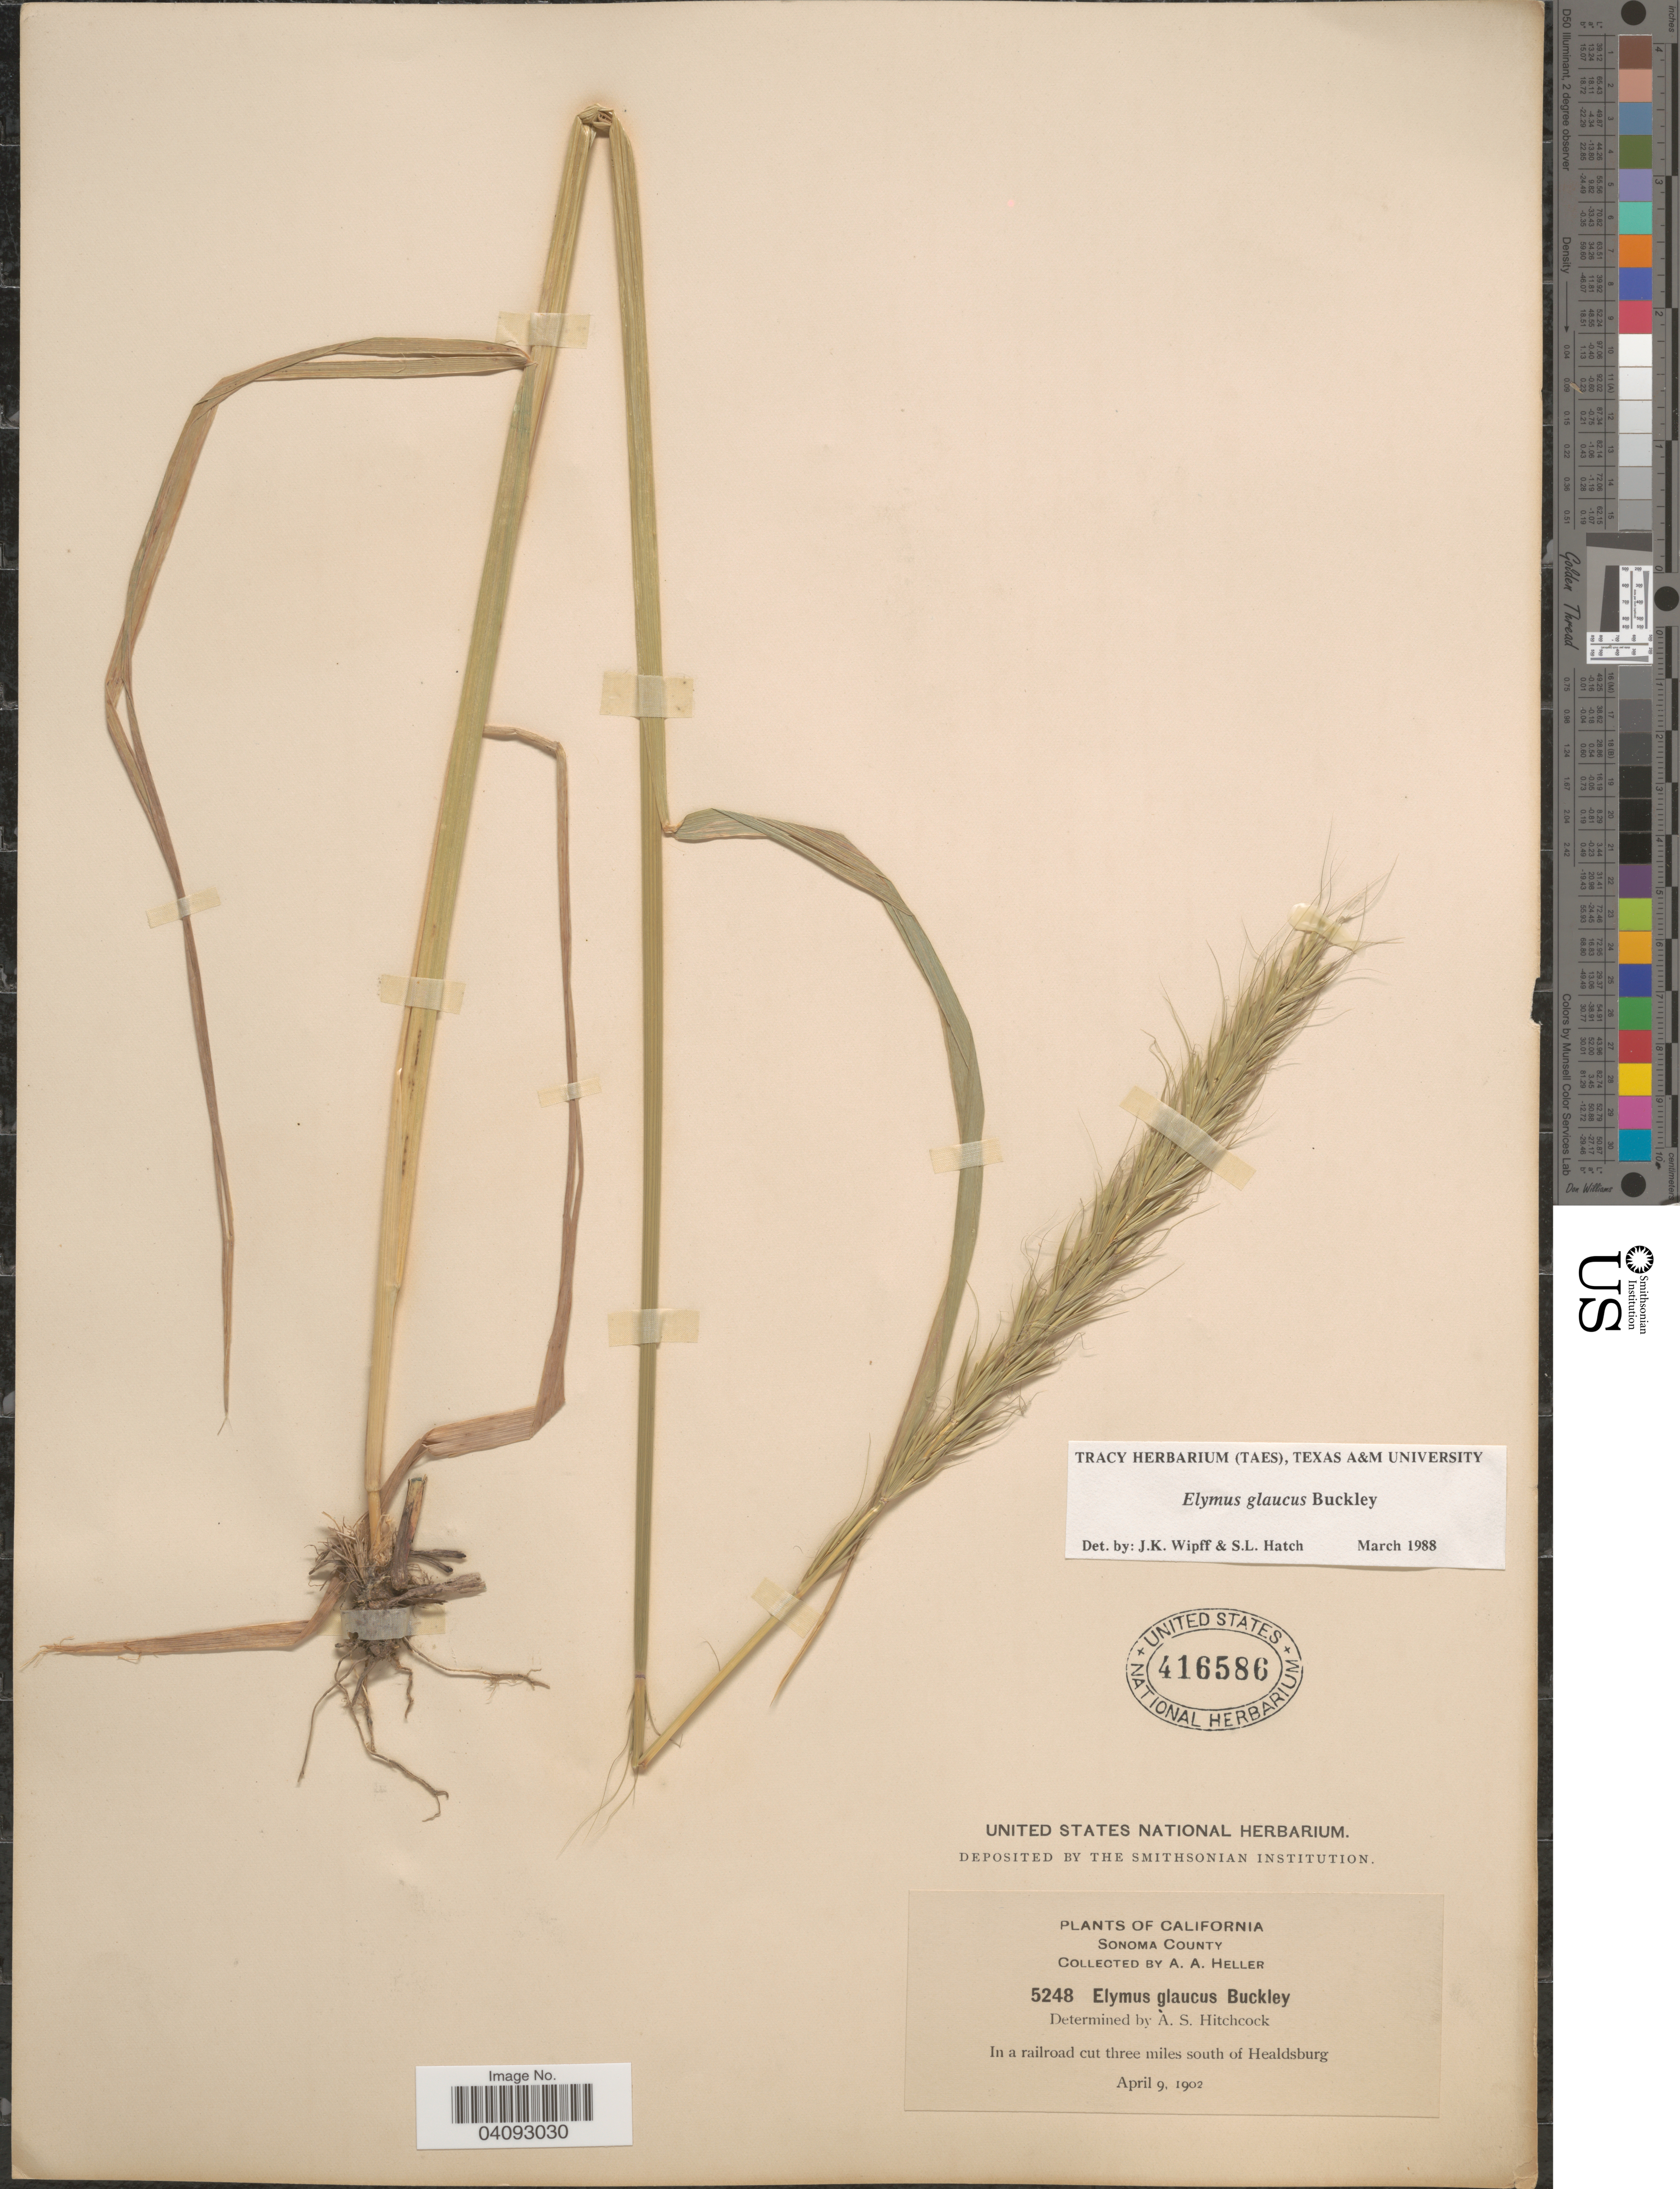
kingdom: Plantae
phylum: Tracheophyta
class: Liliopsida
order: Poales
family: Poaceae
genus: Elymus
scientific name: Elymus glaucus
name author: Buckley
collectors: A. A. Heller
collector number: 5248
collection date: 1902-04-09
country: United States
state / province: California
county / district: Sonoma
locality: Sonoma County. In a railroad cut three miles south of Healdsburg.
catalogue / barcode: US 416586